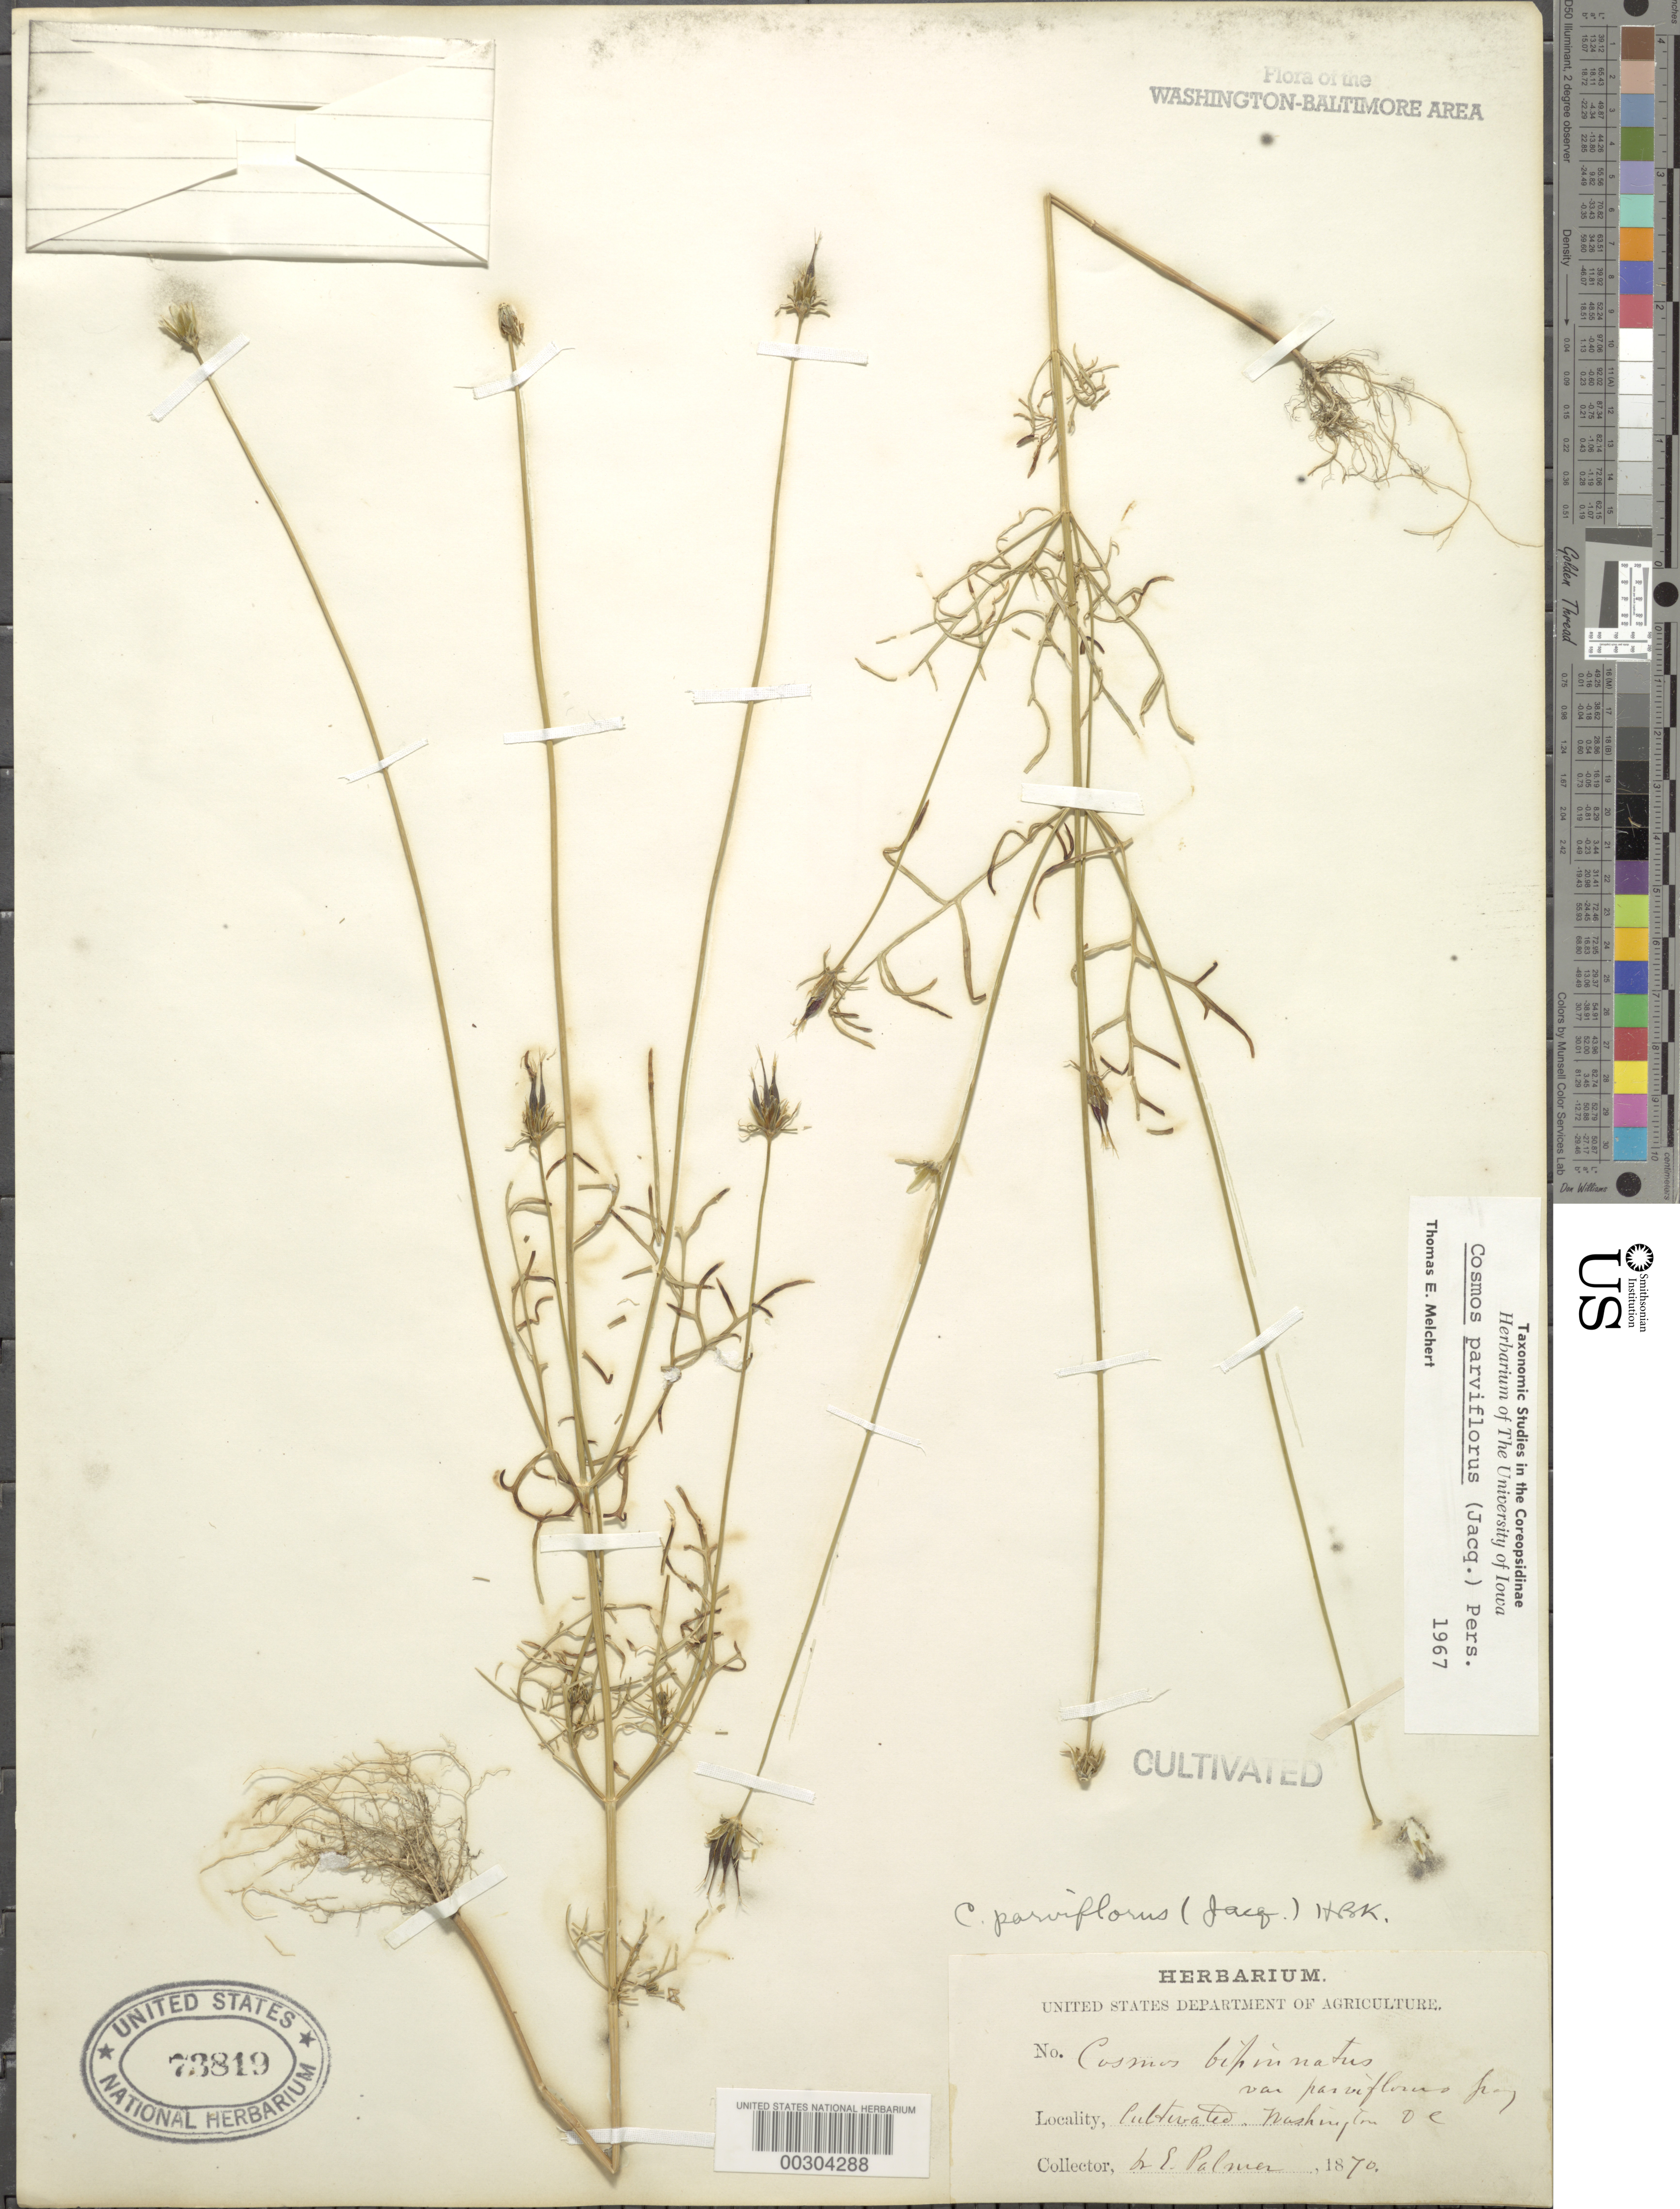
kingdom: Plantae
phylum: Tracheophyta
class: Magnoliopsida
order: Asterales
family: Asteraceae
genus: Cosmos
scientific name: Cosmos parviflorus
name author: (Jacq.) Pers.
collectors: L. E. Palmer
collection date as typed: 1870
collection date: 1870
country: United States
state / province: District of Columbia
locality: Washington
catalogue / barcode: US 73819